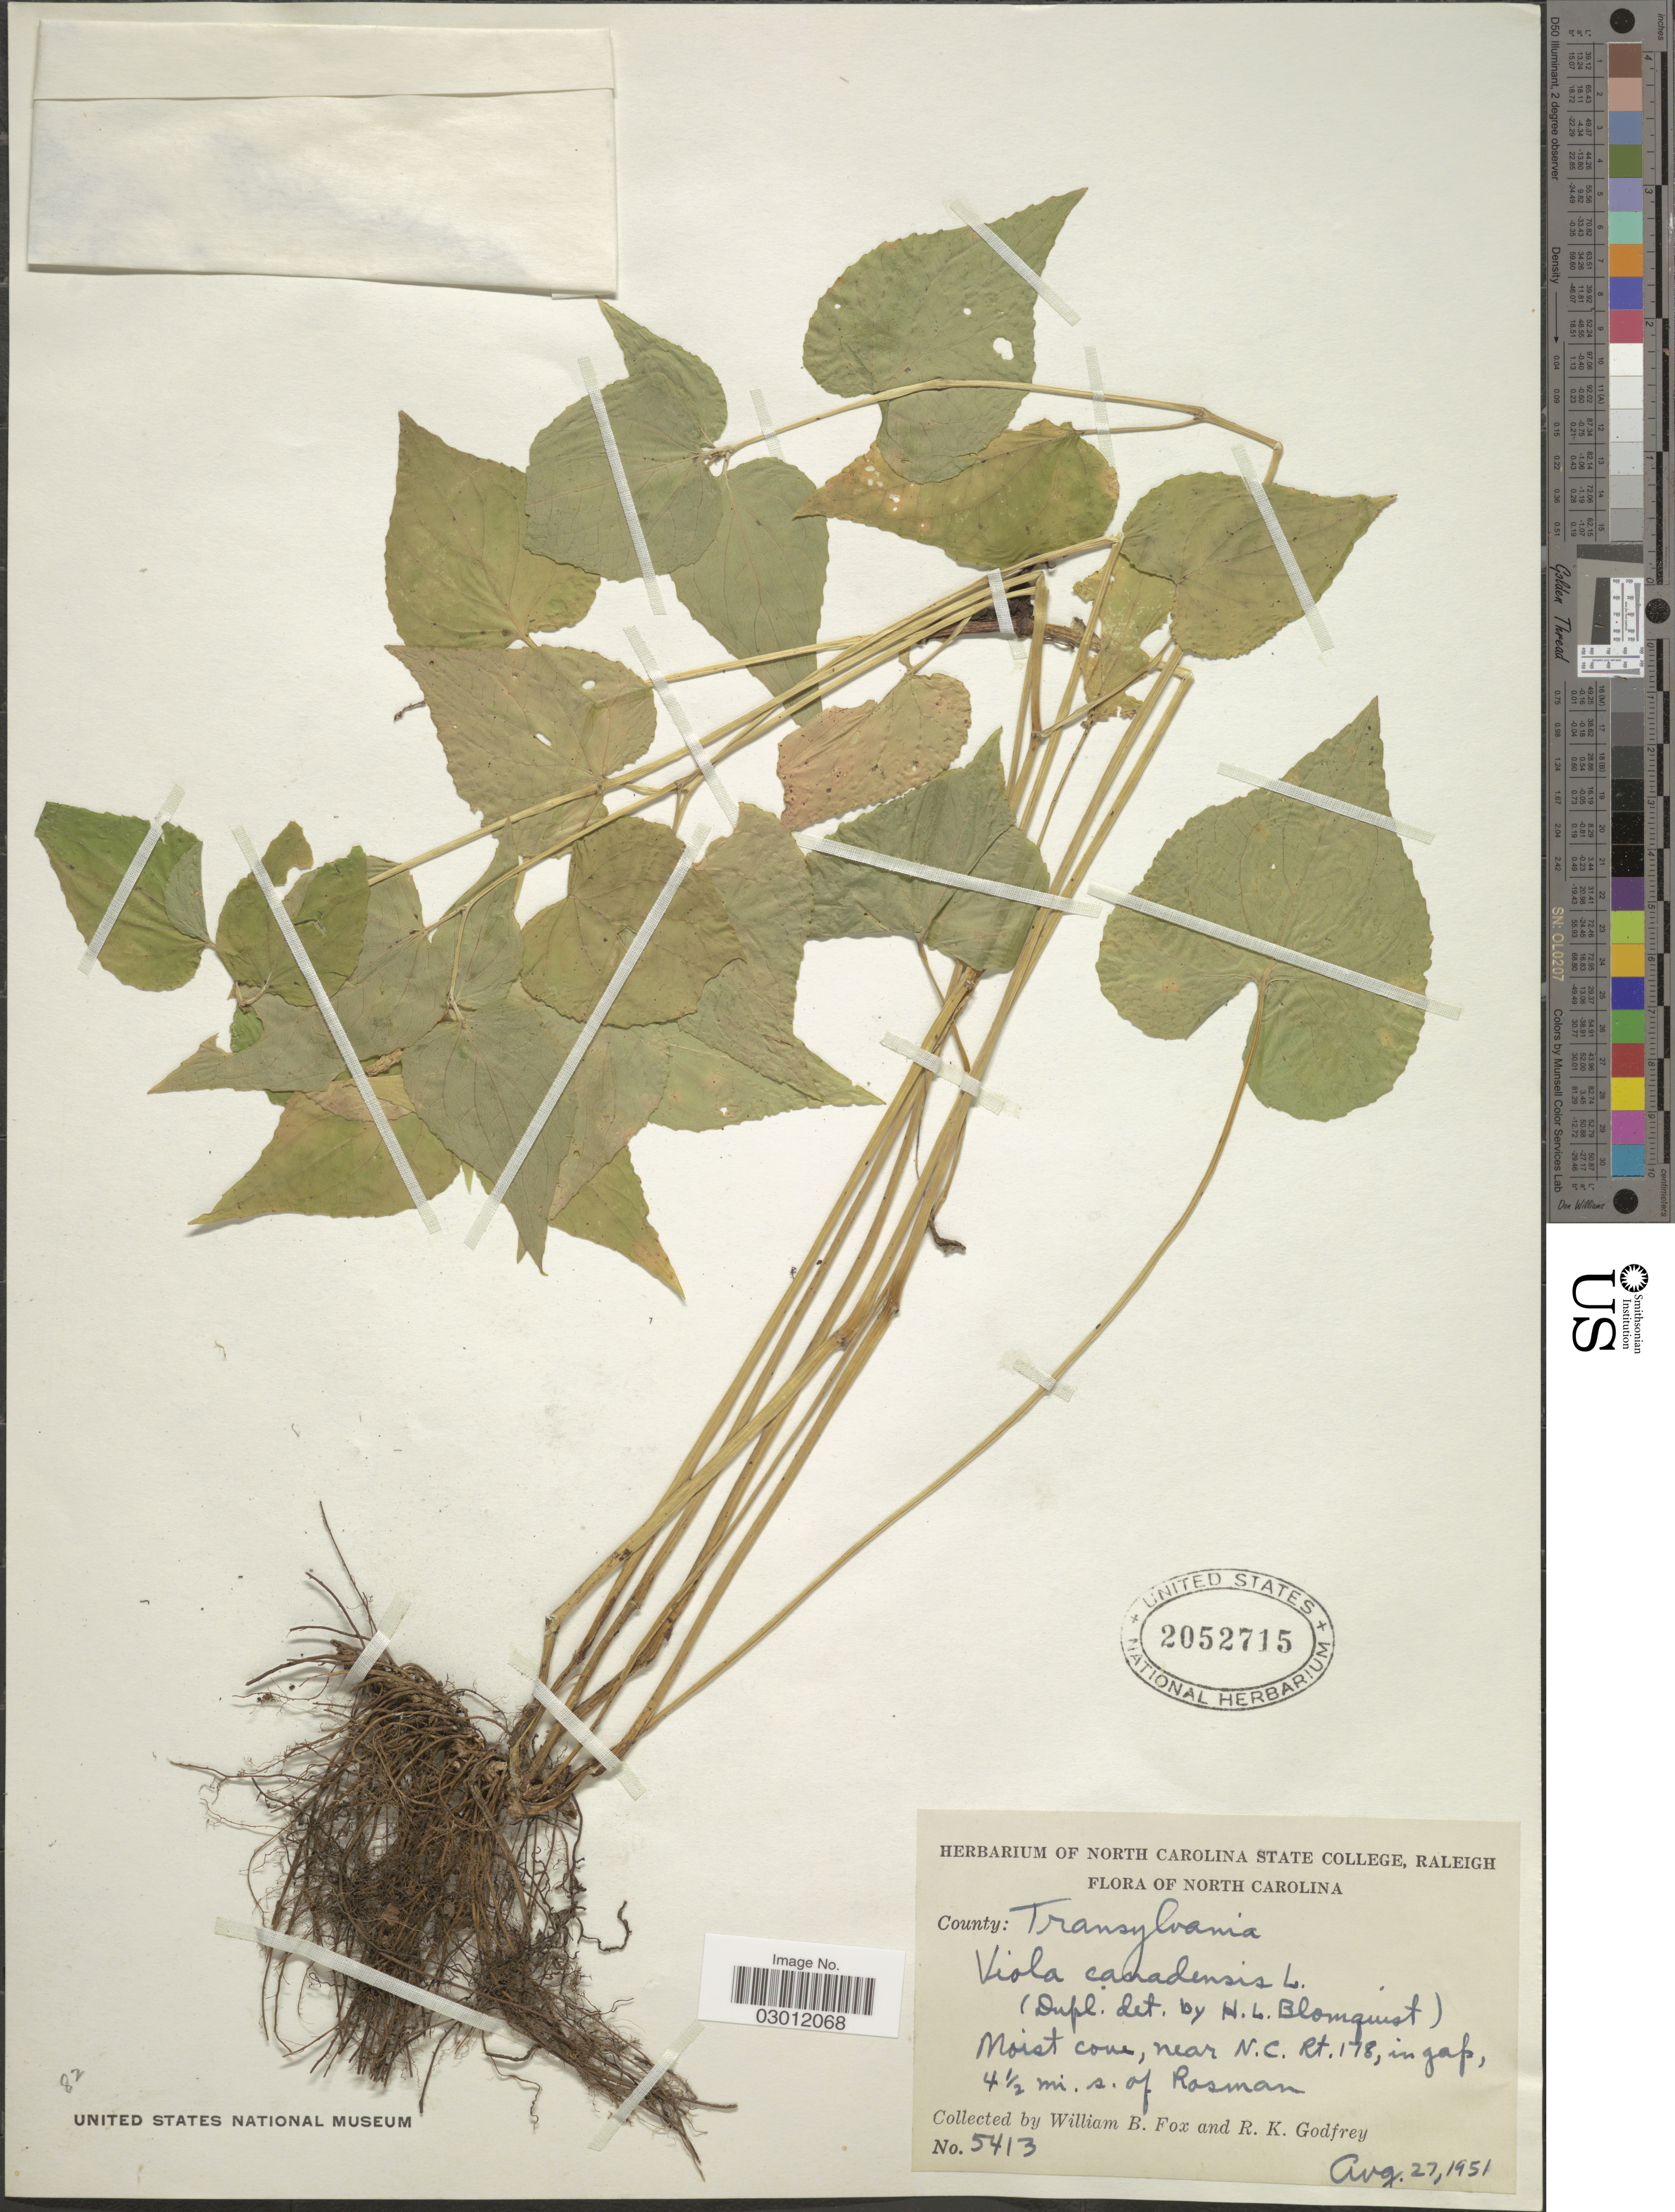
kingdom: Plantae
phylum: Tracheophyta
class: Magnoliopsida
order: Malpighiales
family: Violaceae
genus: Viola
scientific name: Viola canadensis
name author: L.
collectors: W. B. Fox & R. K. Godfrey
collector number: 5413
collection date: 1951-08-27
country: United States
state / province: North Carolina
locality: County: Transylvania. Moist cone, near N.C. Rt. 178, in gap, 4½ mi. s. of Rosman.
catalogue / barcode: US 2052715